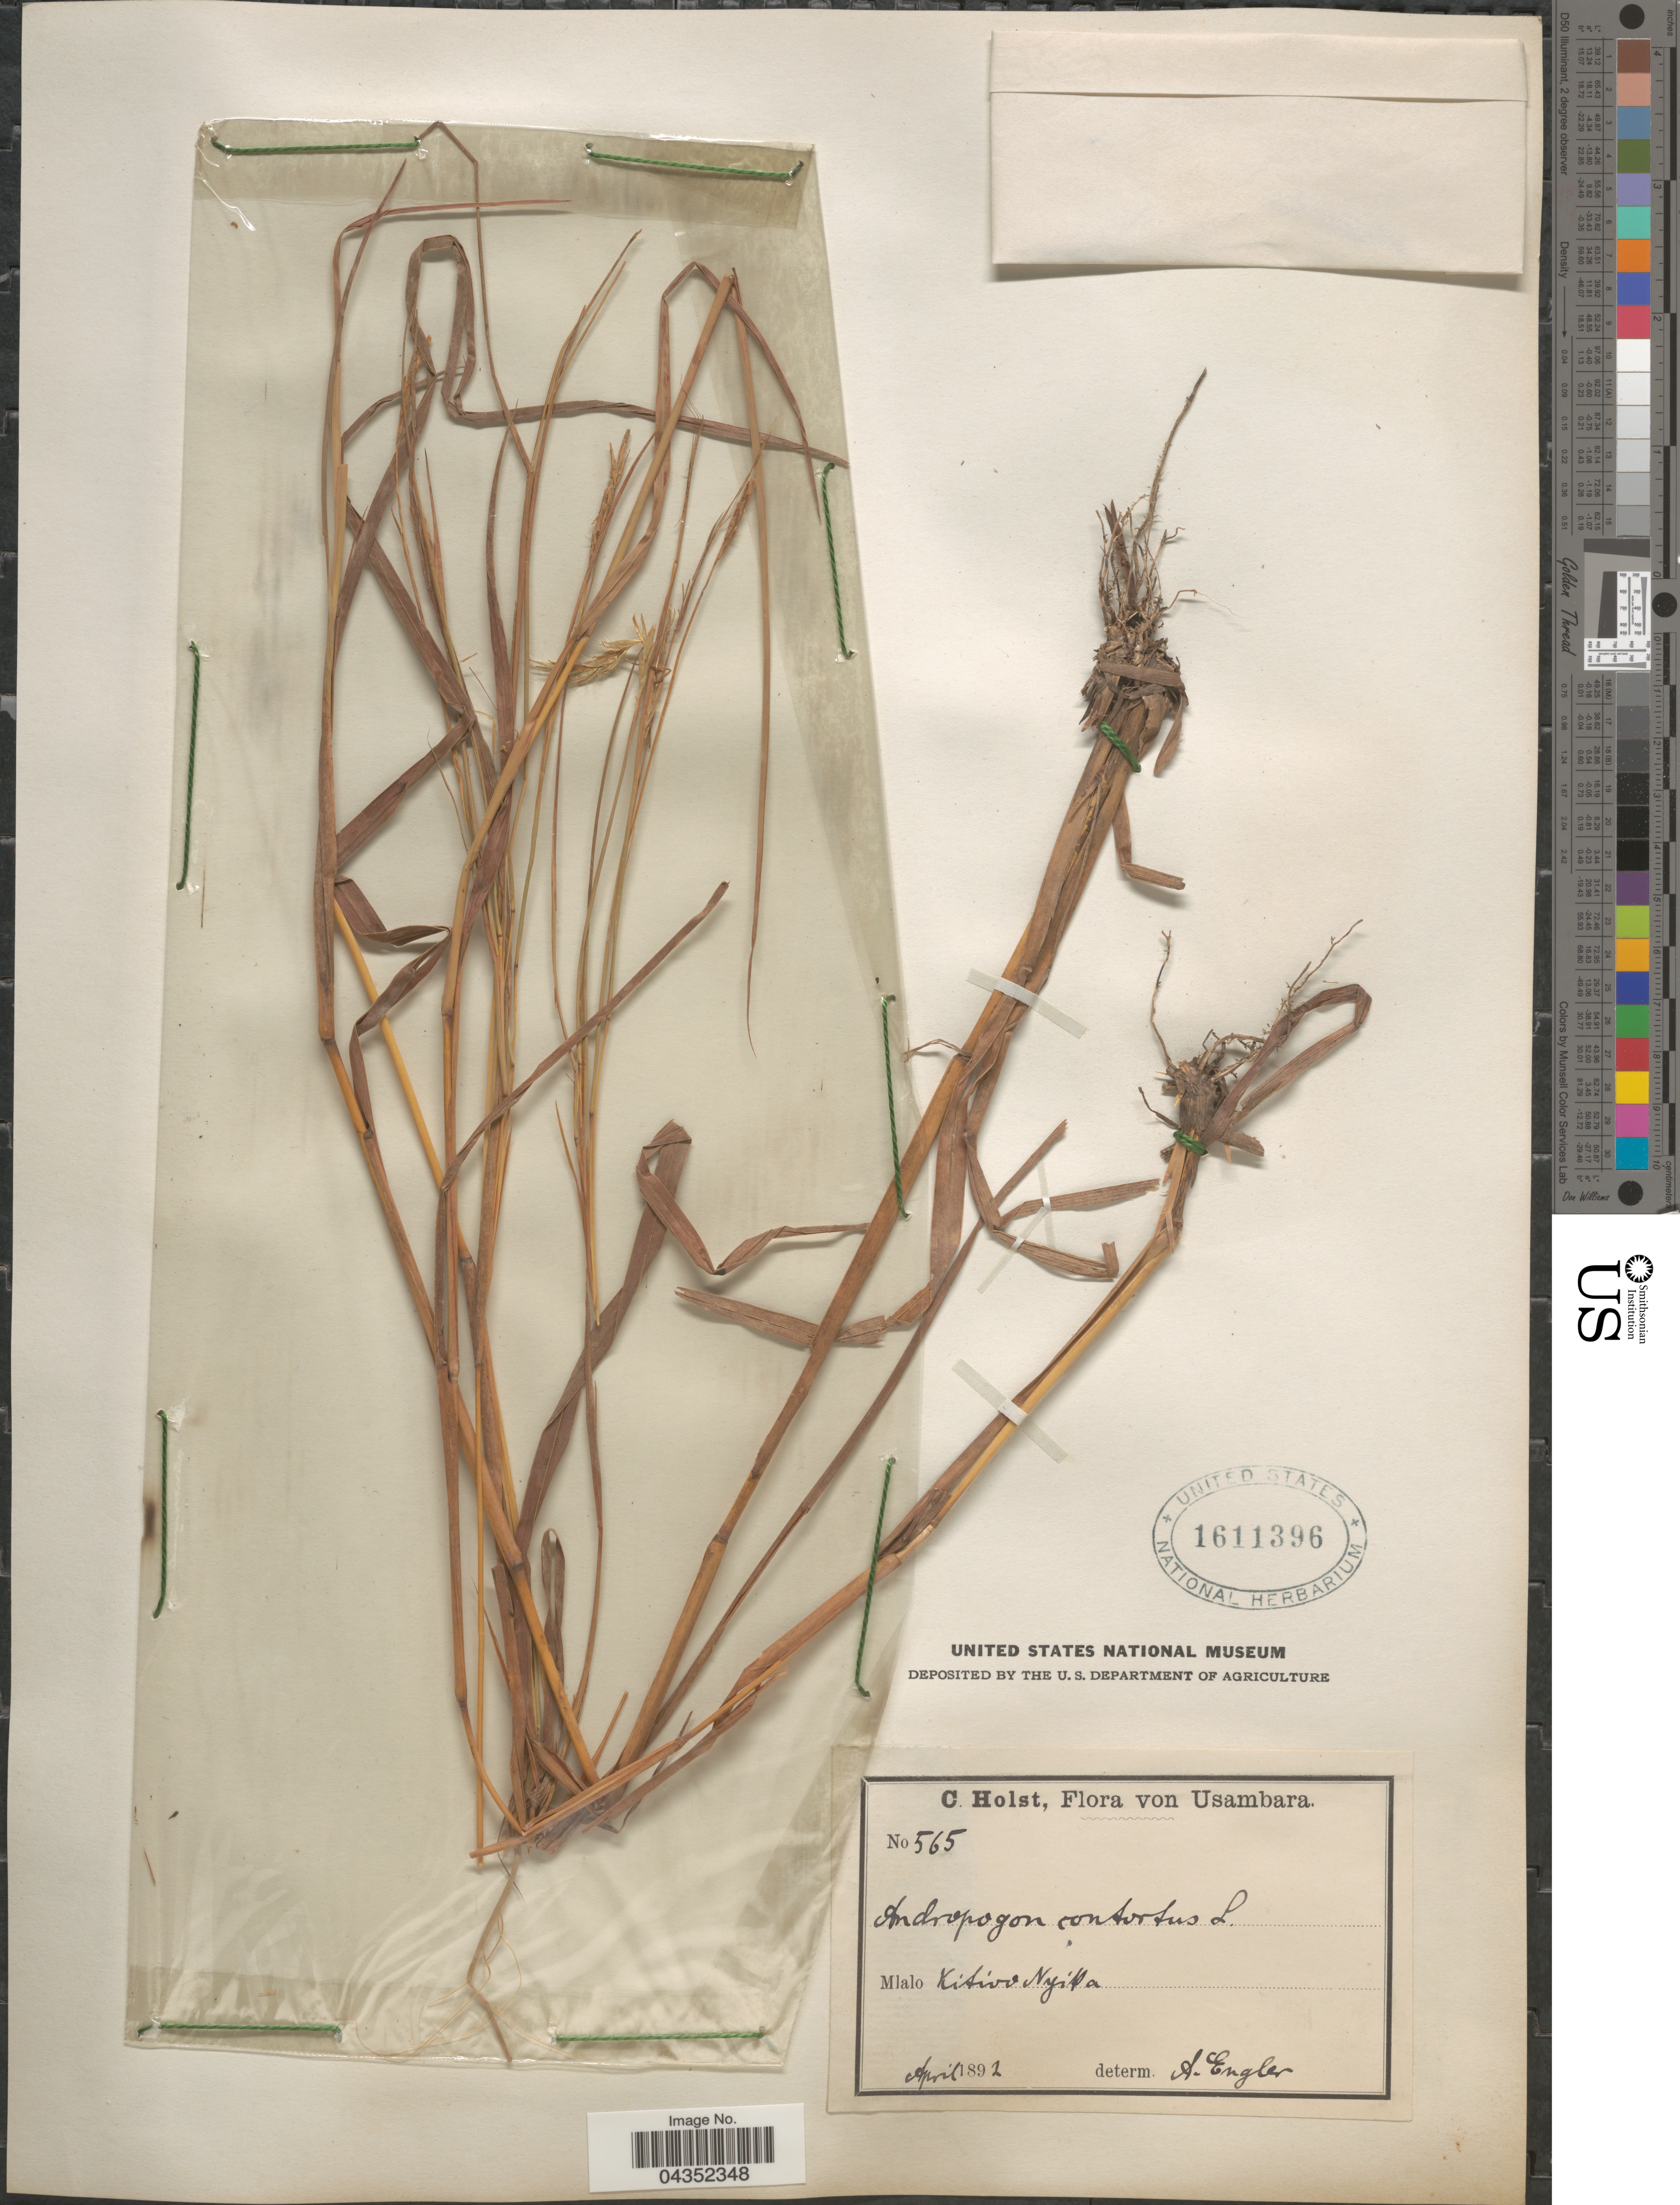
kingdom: Plantae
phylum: Tracheophyta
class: Liliopsida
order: Poales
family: Poaceae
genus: Heteropogon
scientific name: Heteropogon contortus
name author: (L.) P. Beauv. ex Roem. & Schult.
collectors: C. H. Holst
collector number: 565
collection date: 1892-04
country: Tanzania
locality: Usambara. Mlalo Kitivo Nyika.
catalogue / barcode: US 1611396